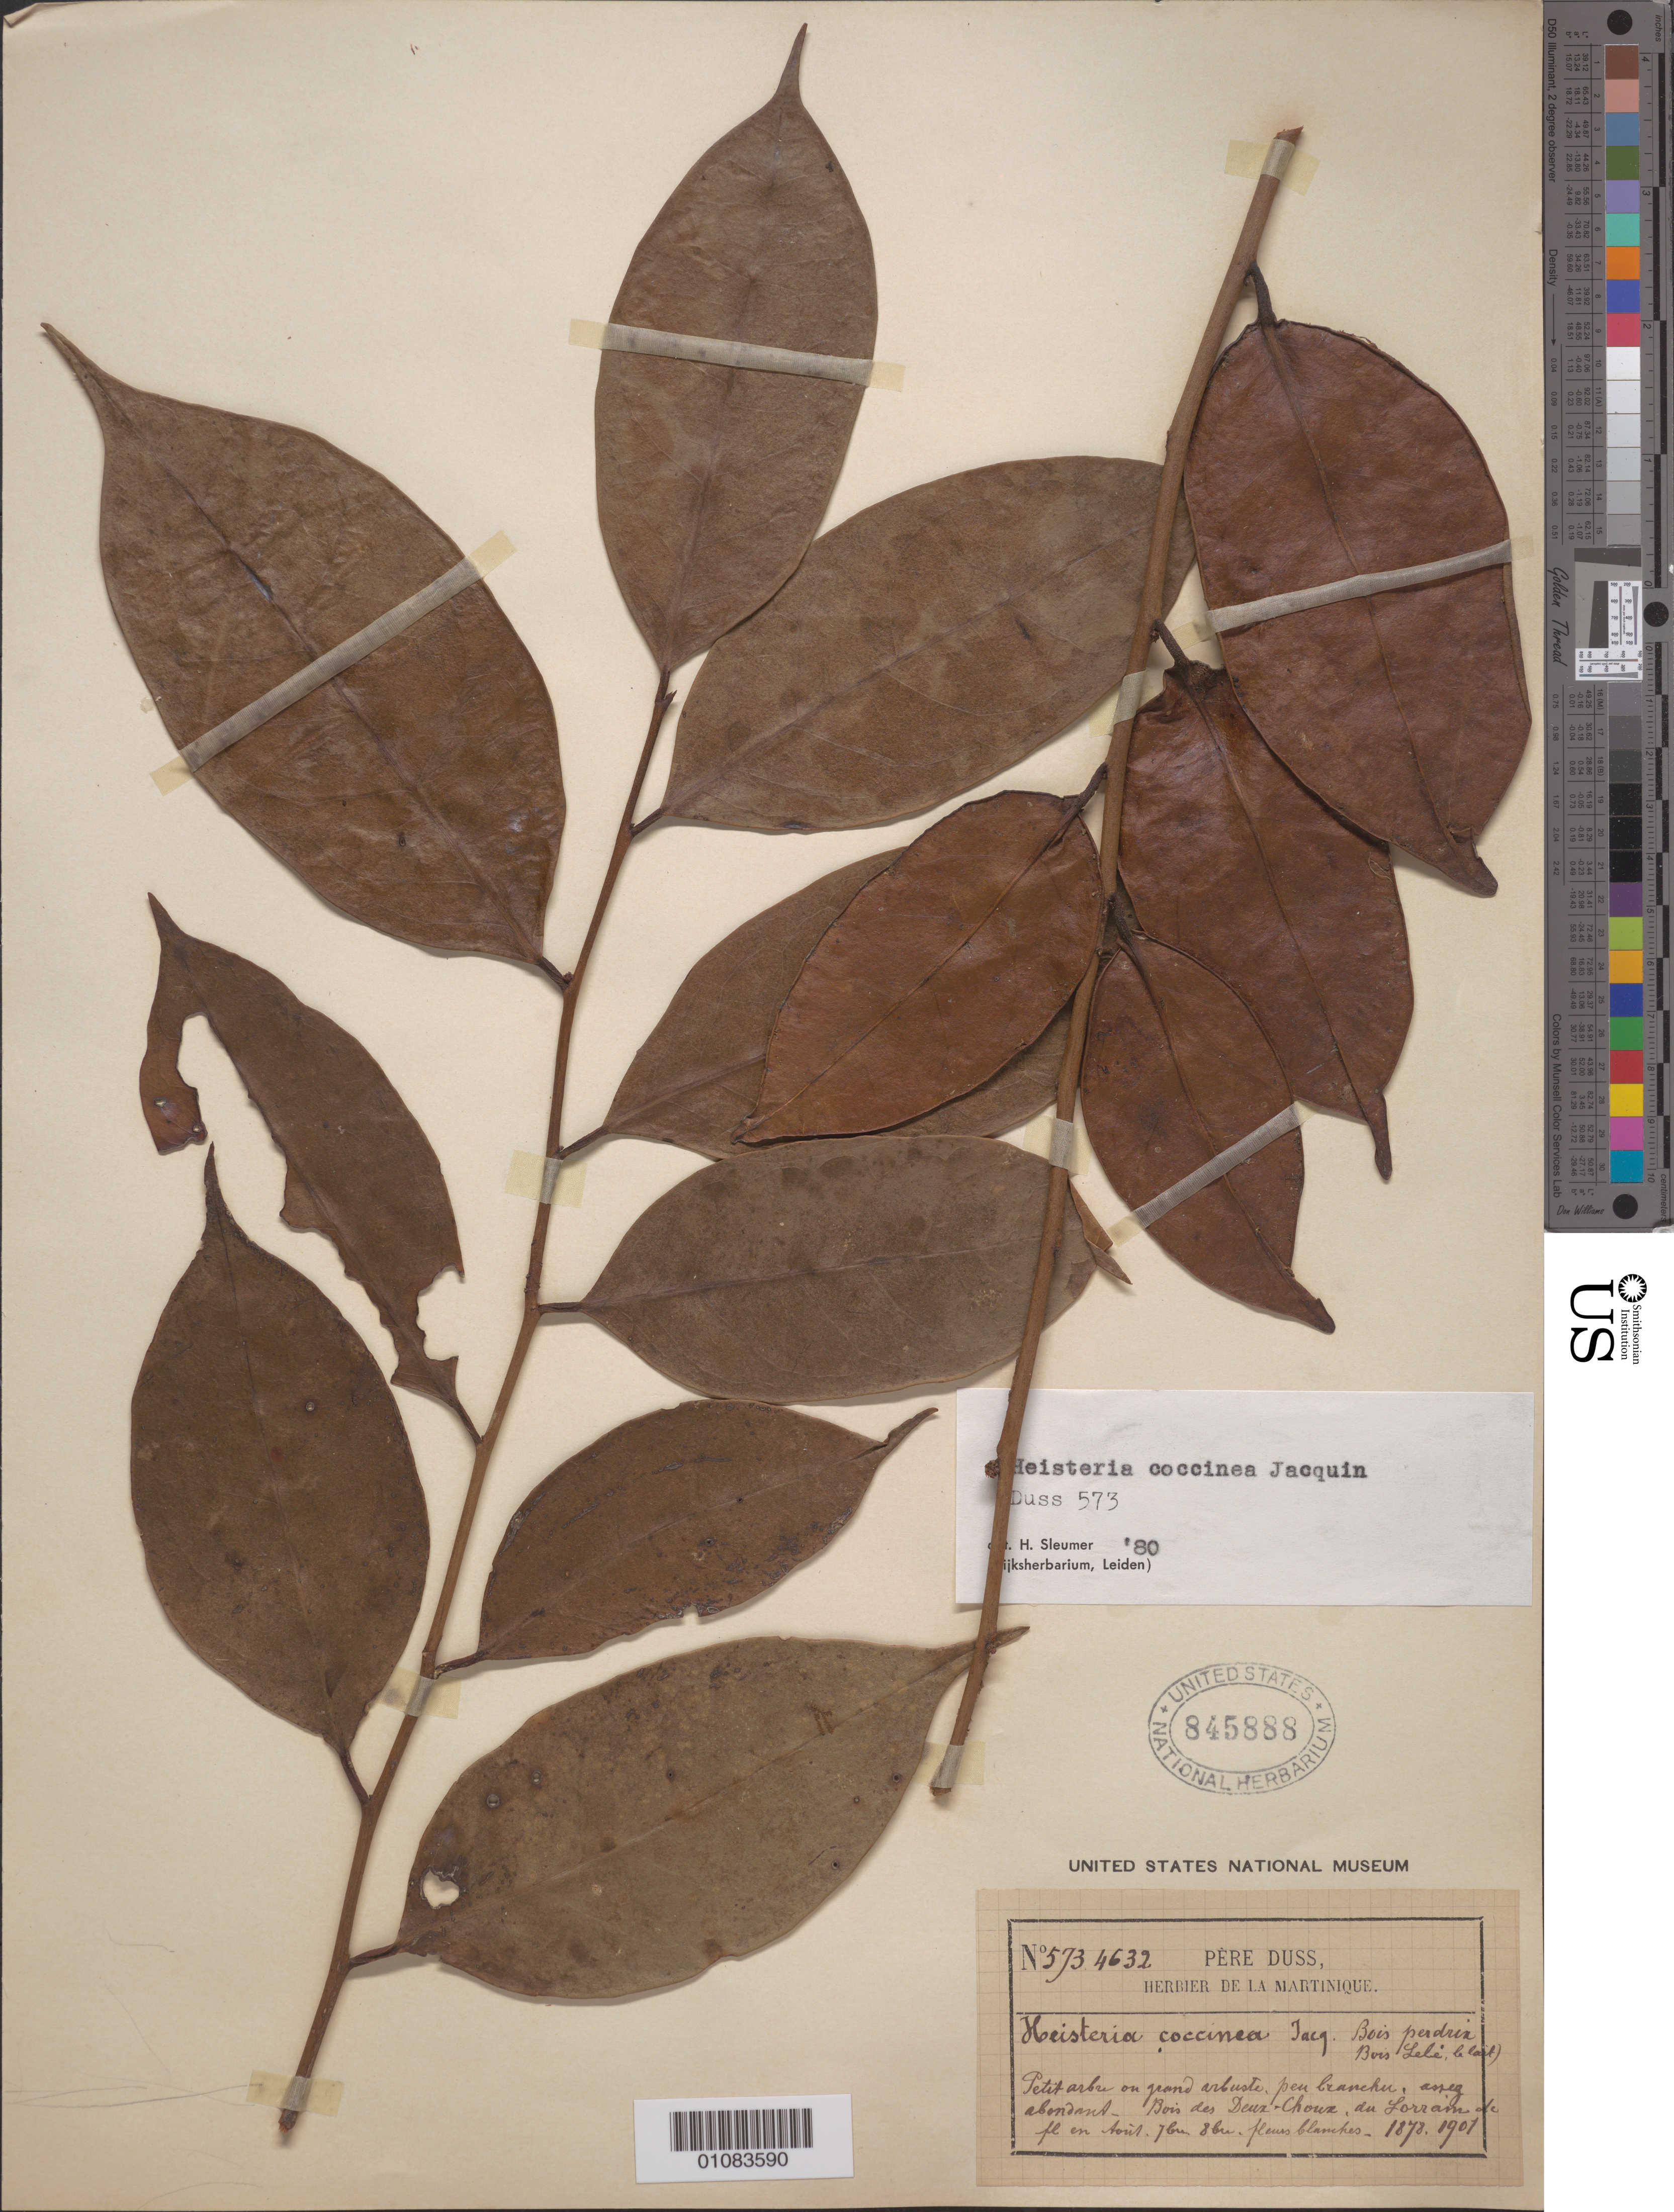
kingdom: Plantae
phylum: Tracheophyta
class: Magnoliopsida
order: Santalales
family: Erythropalaceae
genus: Heisteria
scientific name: Heisteria coccinea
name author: Jacq.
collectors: Père Duss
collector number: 4632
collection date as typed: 1898 or -- --- 1901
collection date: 1898 or 1901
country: Martinique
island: Martinique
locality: Bois des Deux-Choux, du Lorraine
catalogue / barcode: US 845888